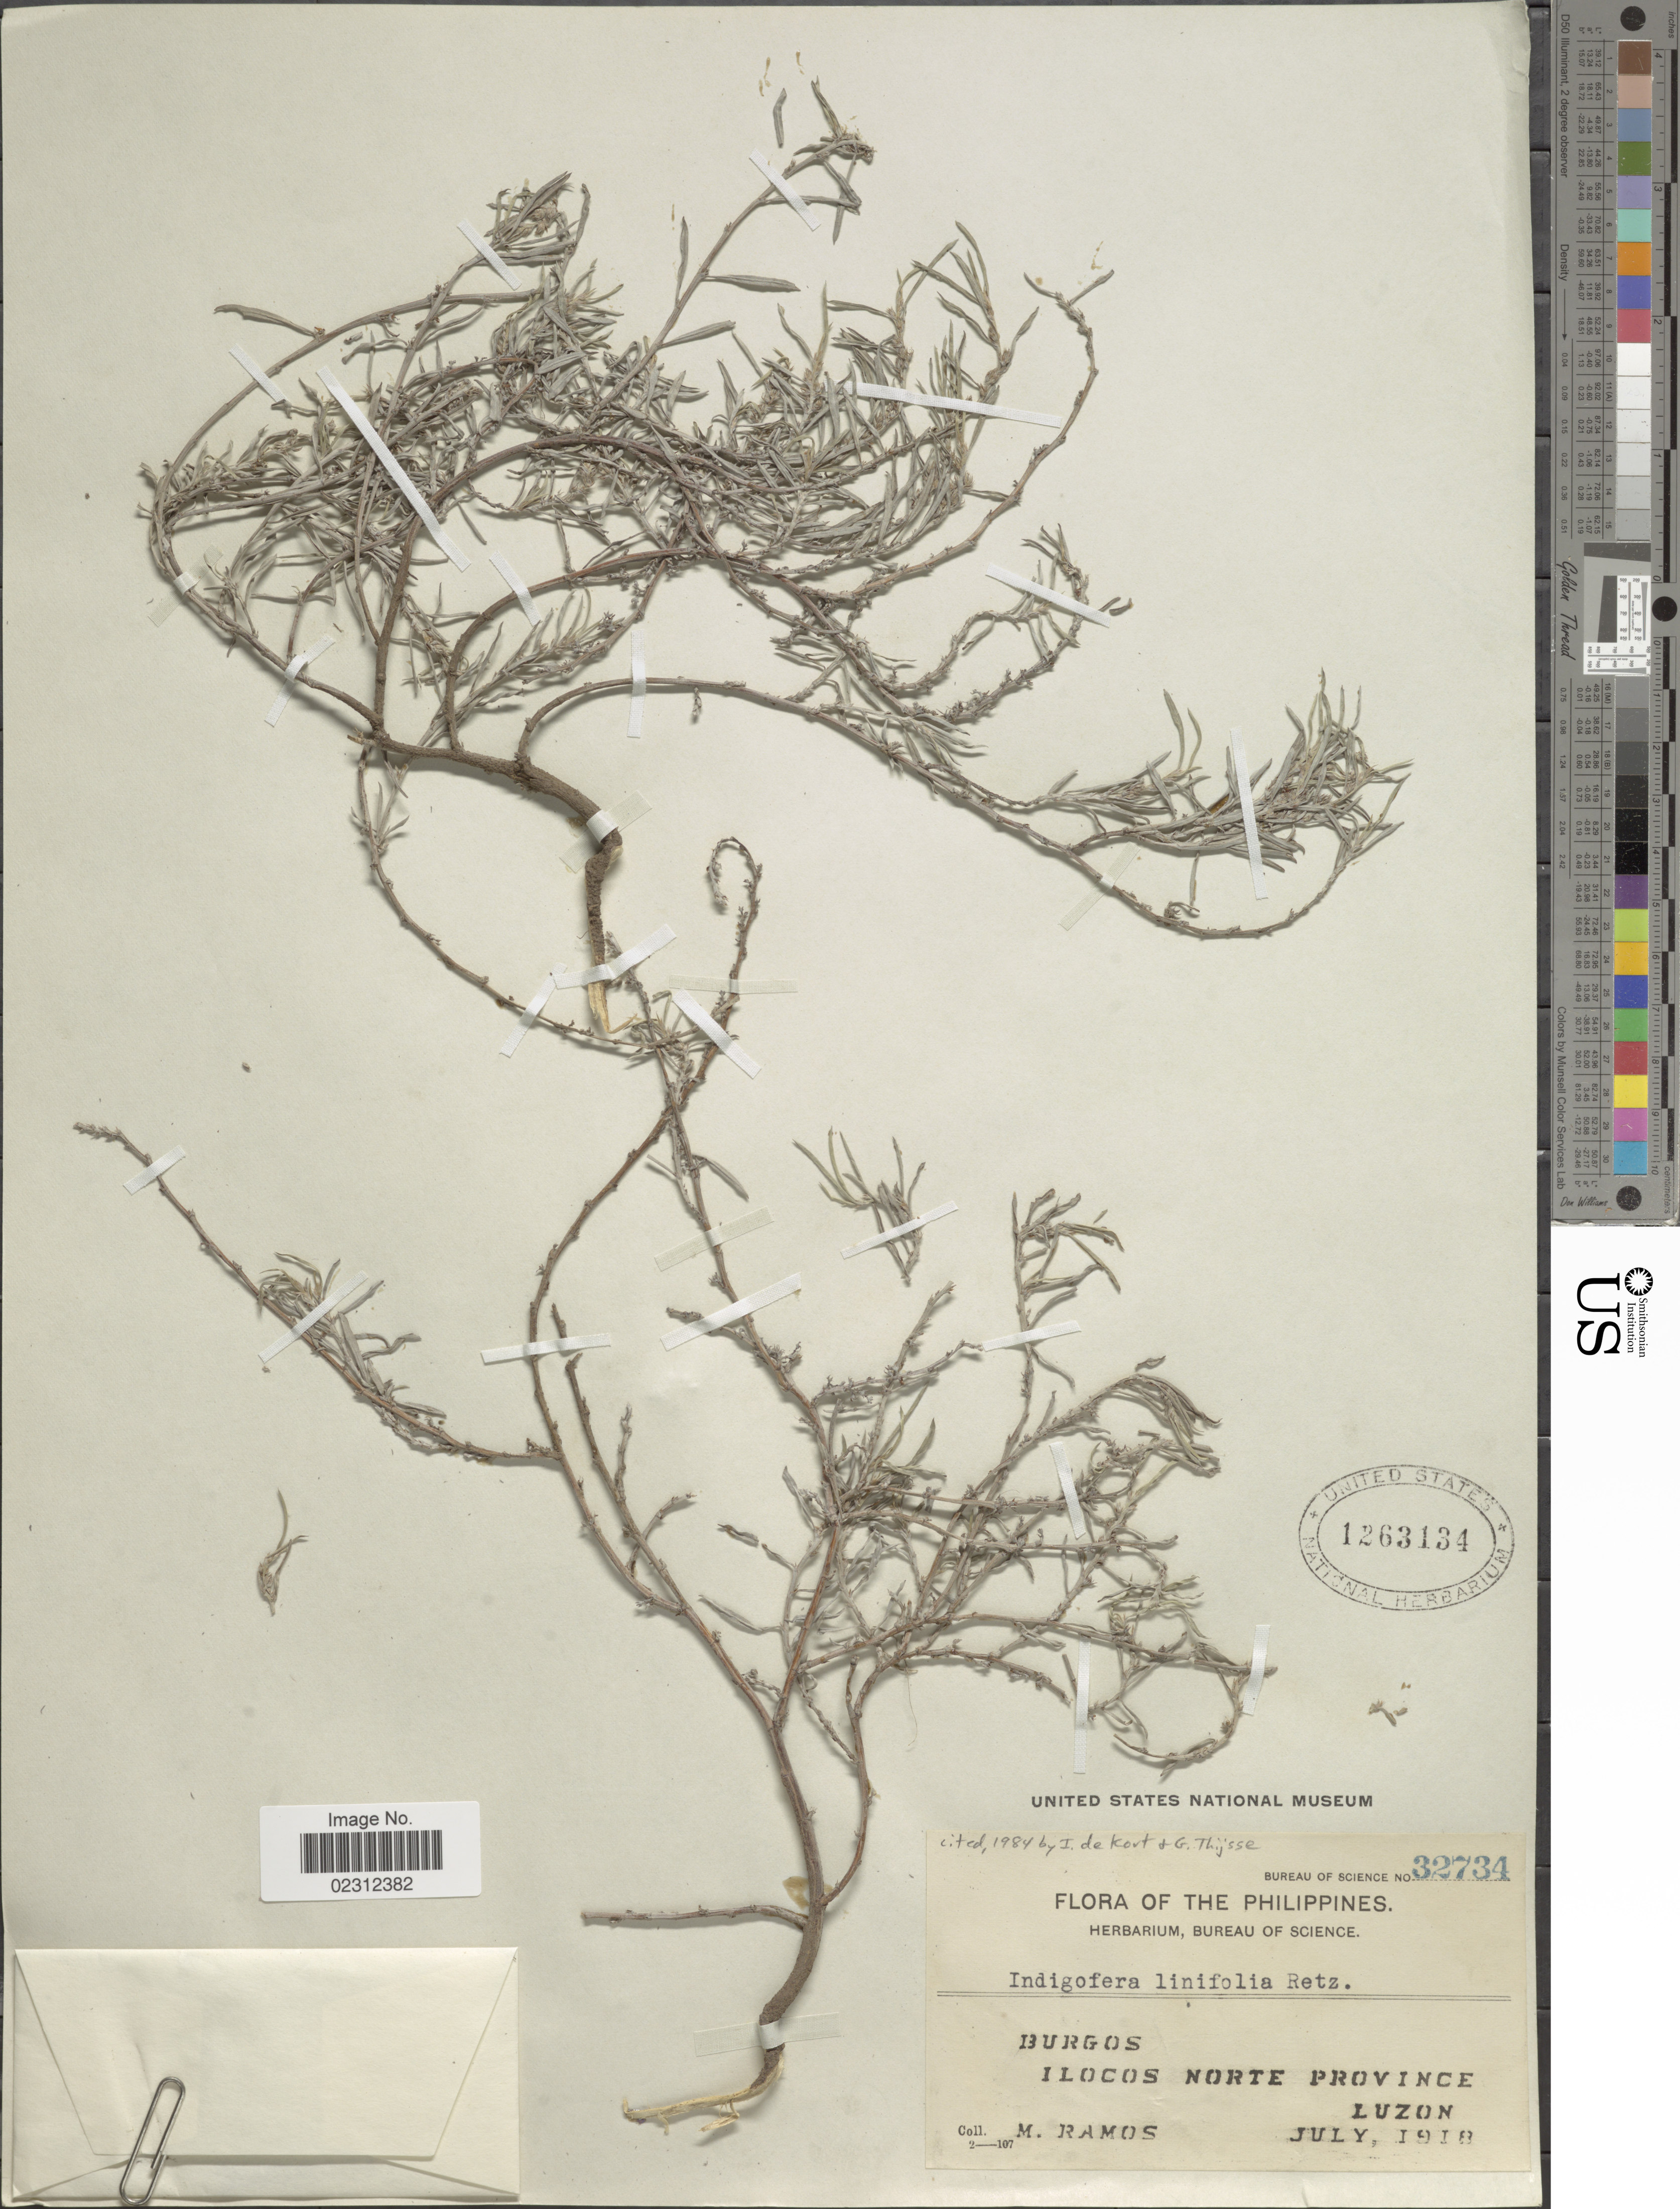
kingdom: Plantae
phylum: Tracheophyta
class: Magnoliopsida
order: Fabales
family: Fabaceae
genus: Indigofera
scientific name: Indigofera linifolia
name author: Retz.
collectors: M. Ramos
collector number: Bureau of Science 32734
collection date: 1918-07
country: Philippines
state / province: Ilocos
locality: Burgos, Ilocos norte province, Luzon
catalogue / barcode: US 1263134